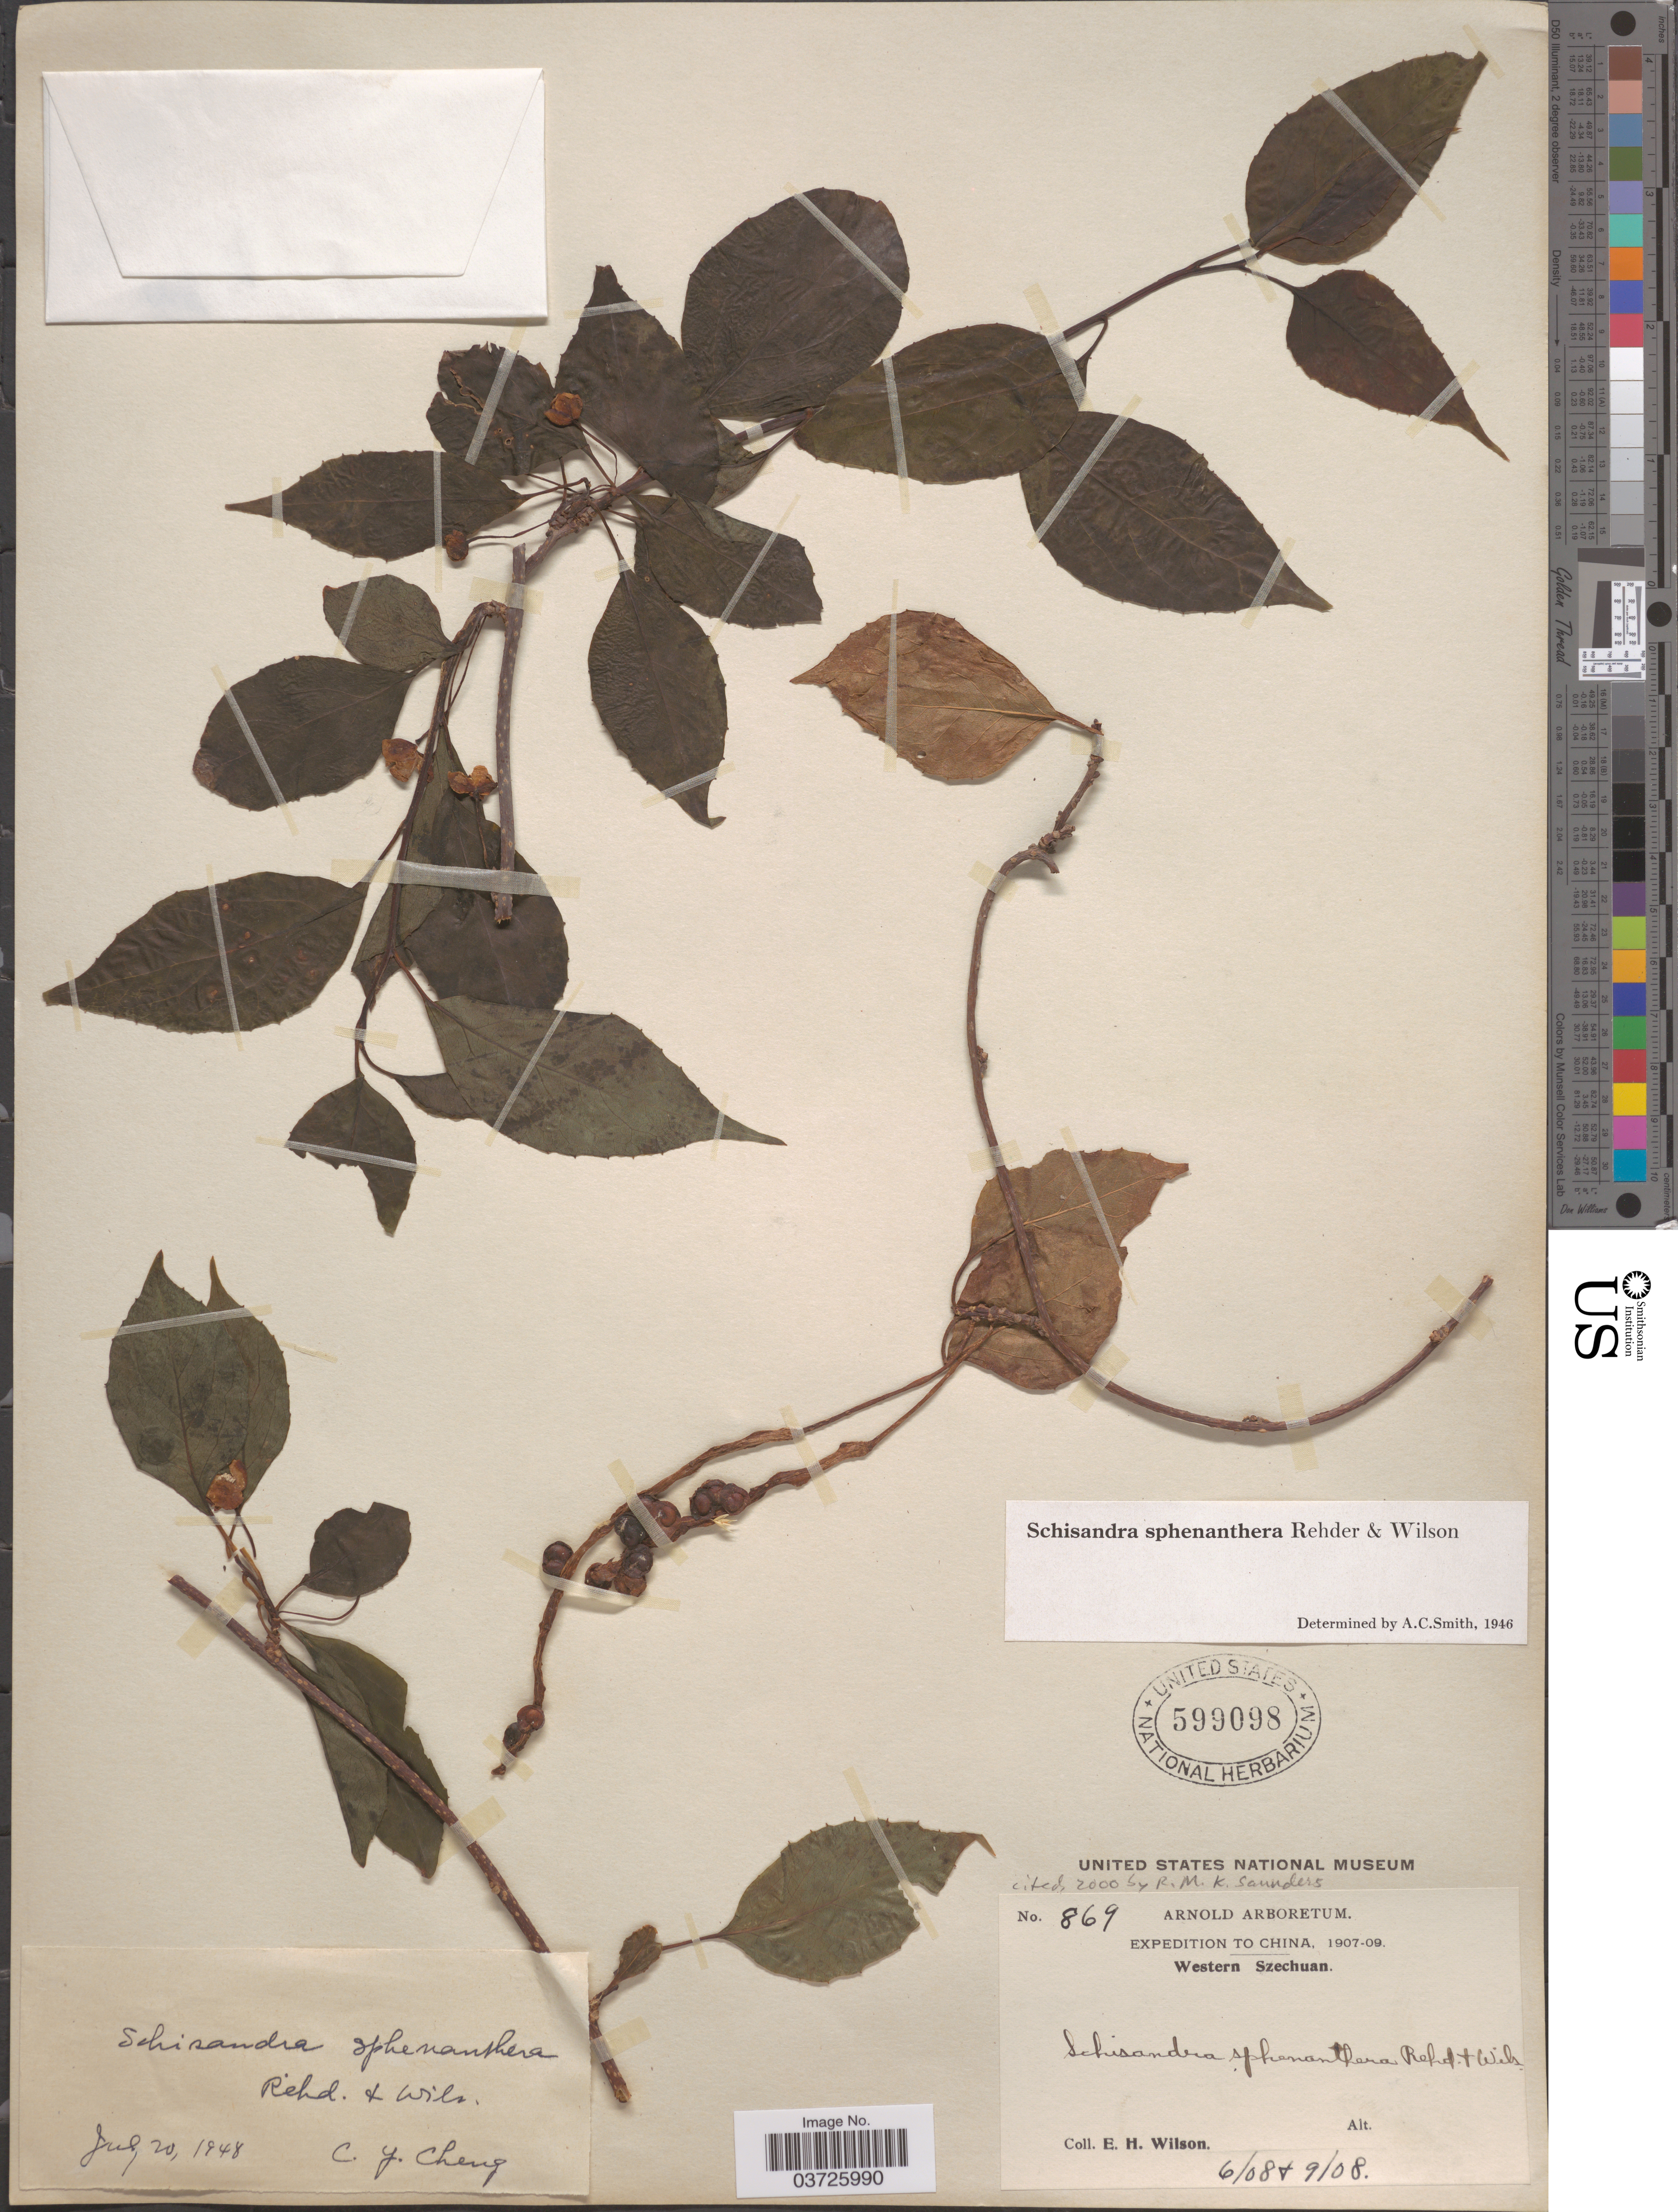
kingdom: Plantae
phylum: Tracheophyta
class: Magnoliopsida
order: Austrobaileyales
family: Schisandraceae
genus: Schisandra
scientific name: Schisandra elongata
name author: (Blume) Baill.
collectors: E. Wilson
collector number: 869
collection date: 1908-06/1908-09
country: China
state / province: Sichuan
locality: Western Szechuan.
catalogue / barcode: US 599098